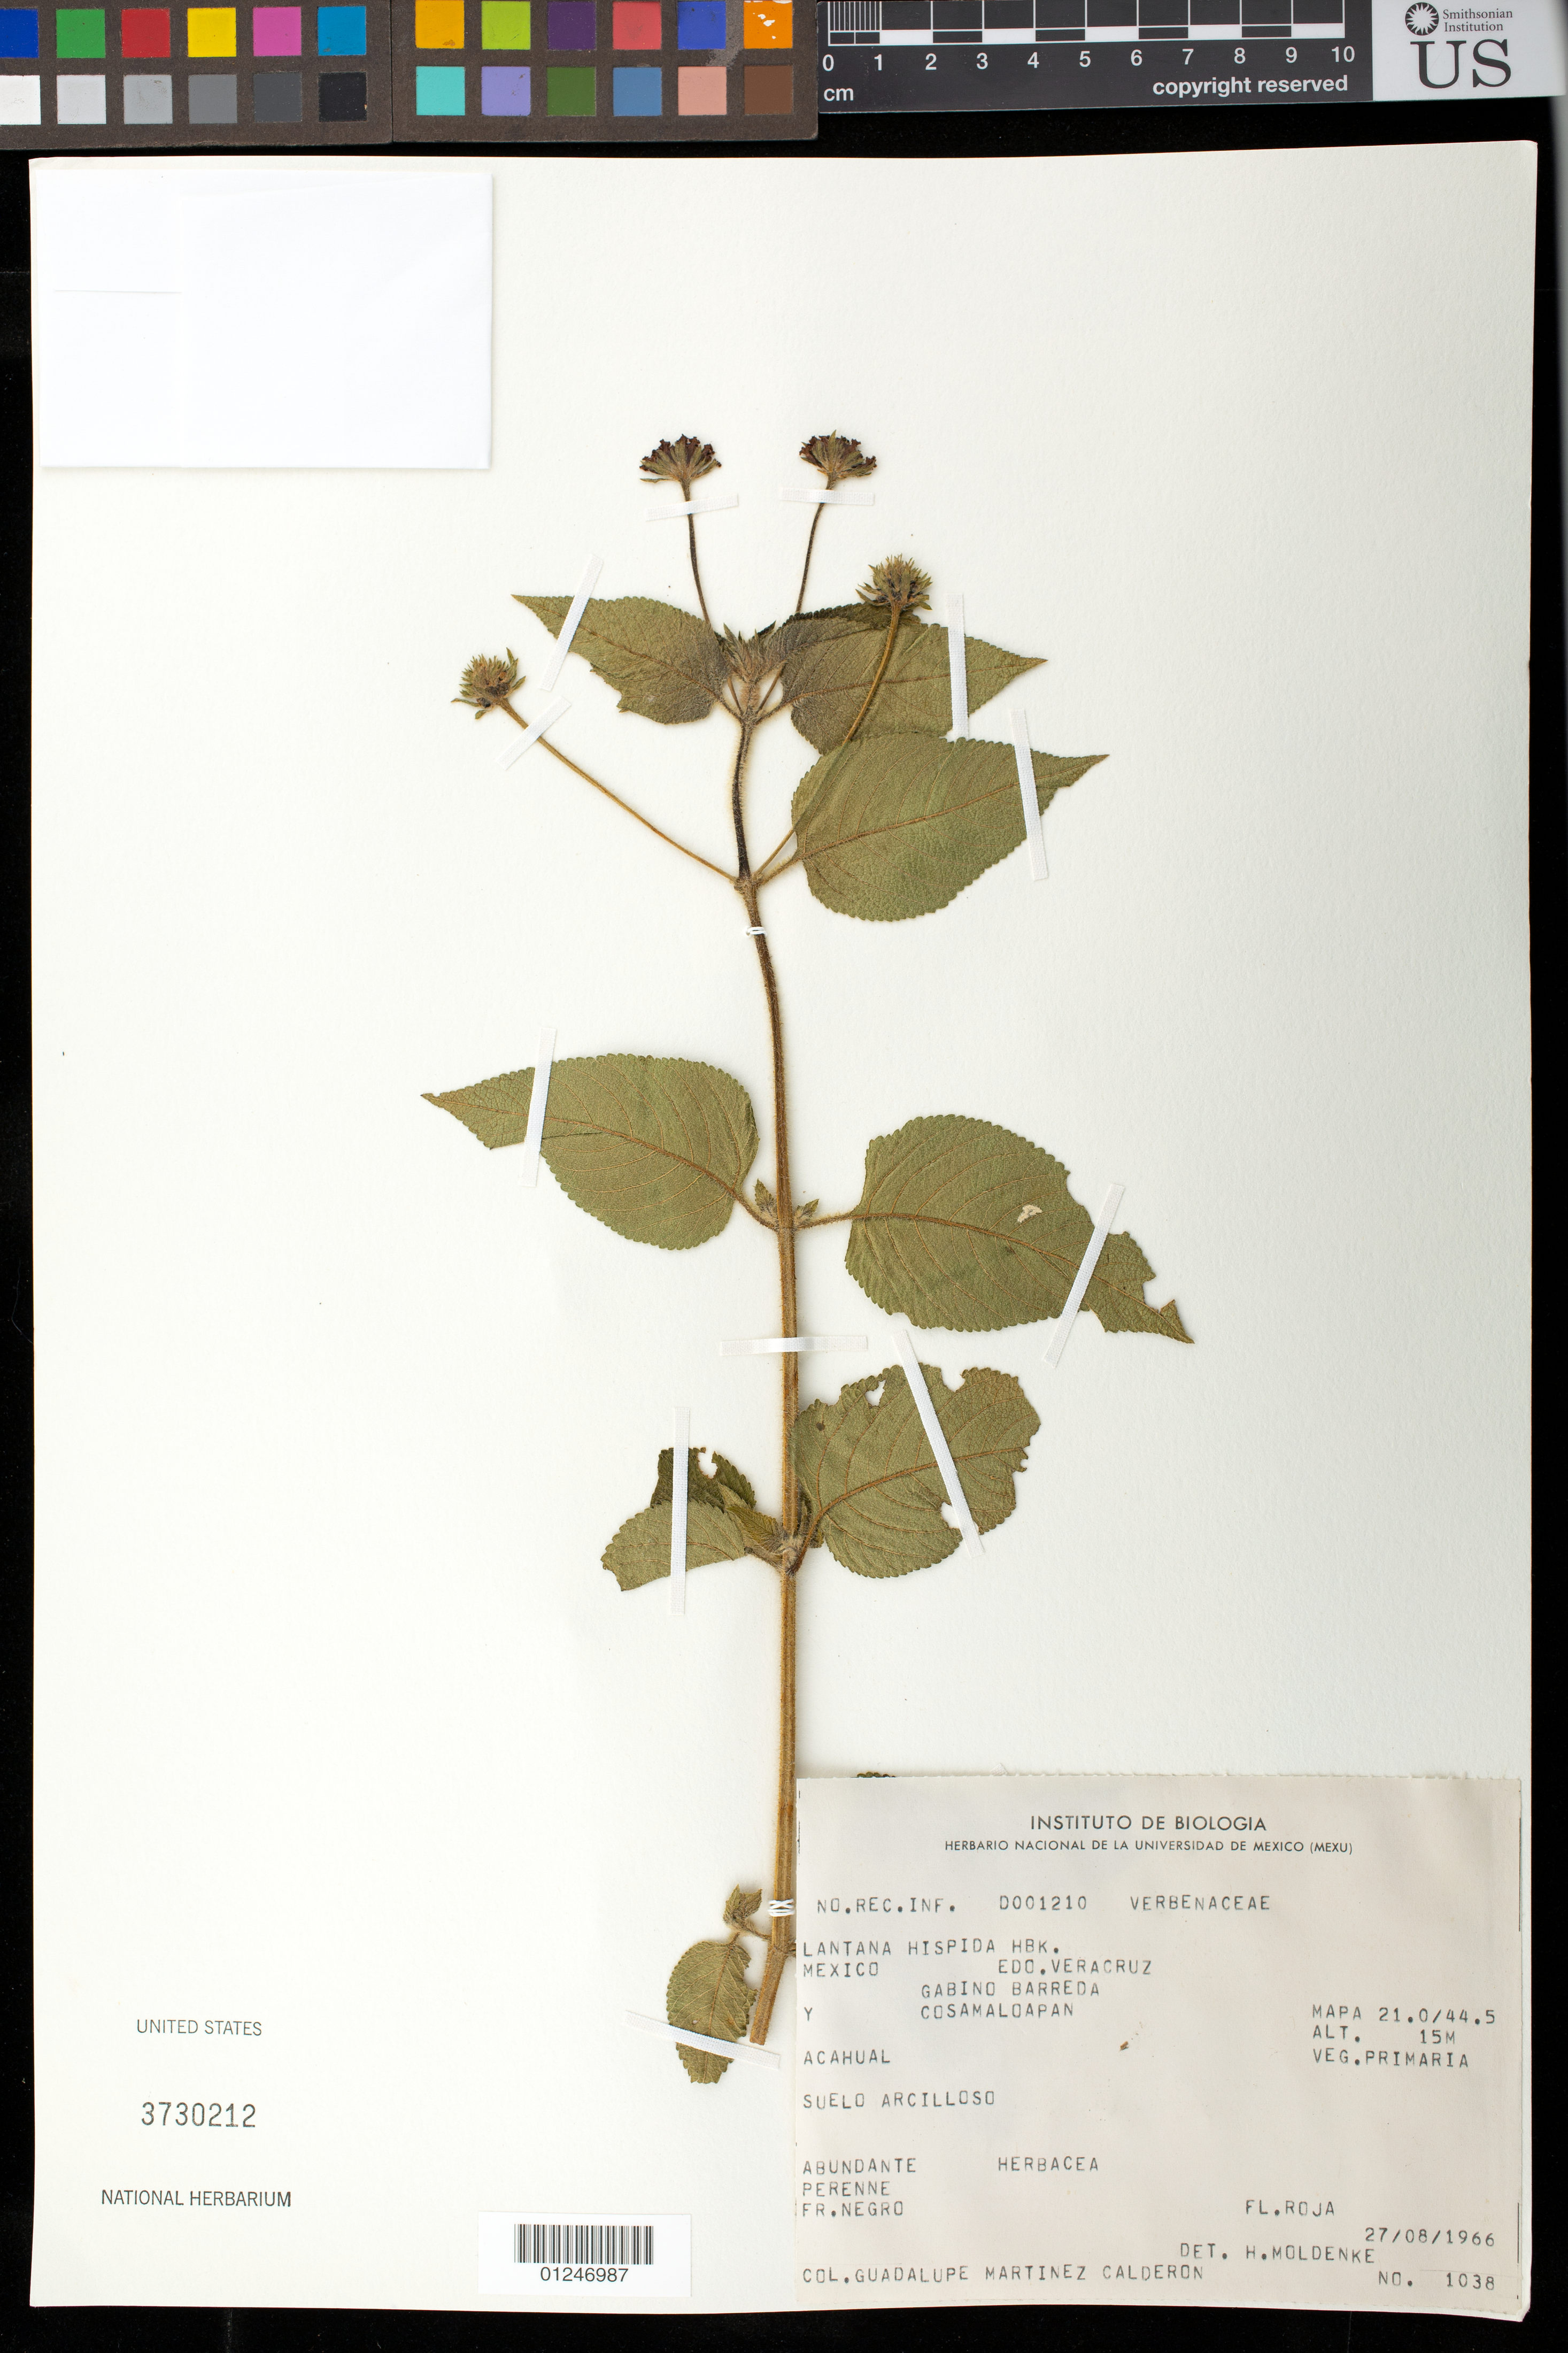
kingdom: Plantae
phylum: Tracheophyta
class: Magnoliopsida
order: Lamiales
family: Verbenaceae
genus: Lantana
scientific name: Lantana hispida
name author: Kunth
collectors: G. Martínez Calderón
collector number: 1038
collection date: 1966-08-27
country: Mexico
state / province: Veracruz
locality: Gabino Barreda. Cosamaloapan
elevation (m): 15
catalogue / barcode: US 3730212